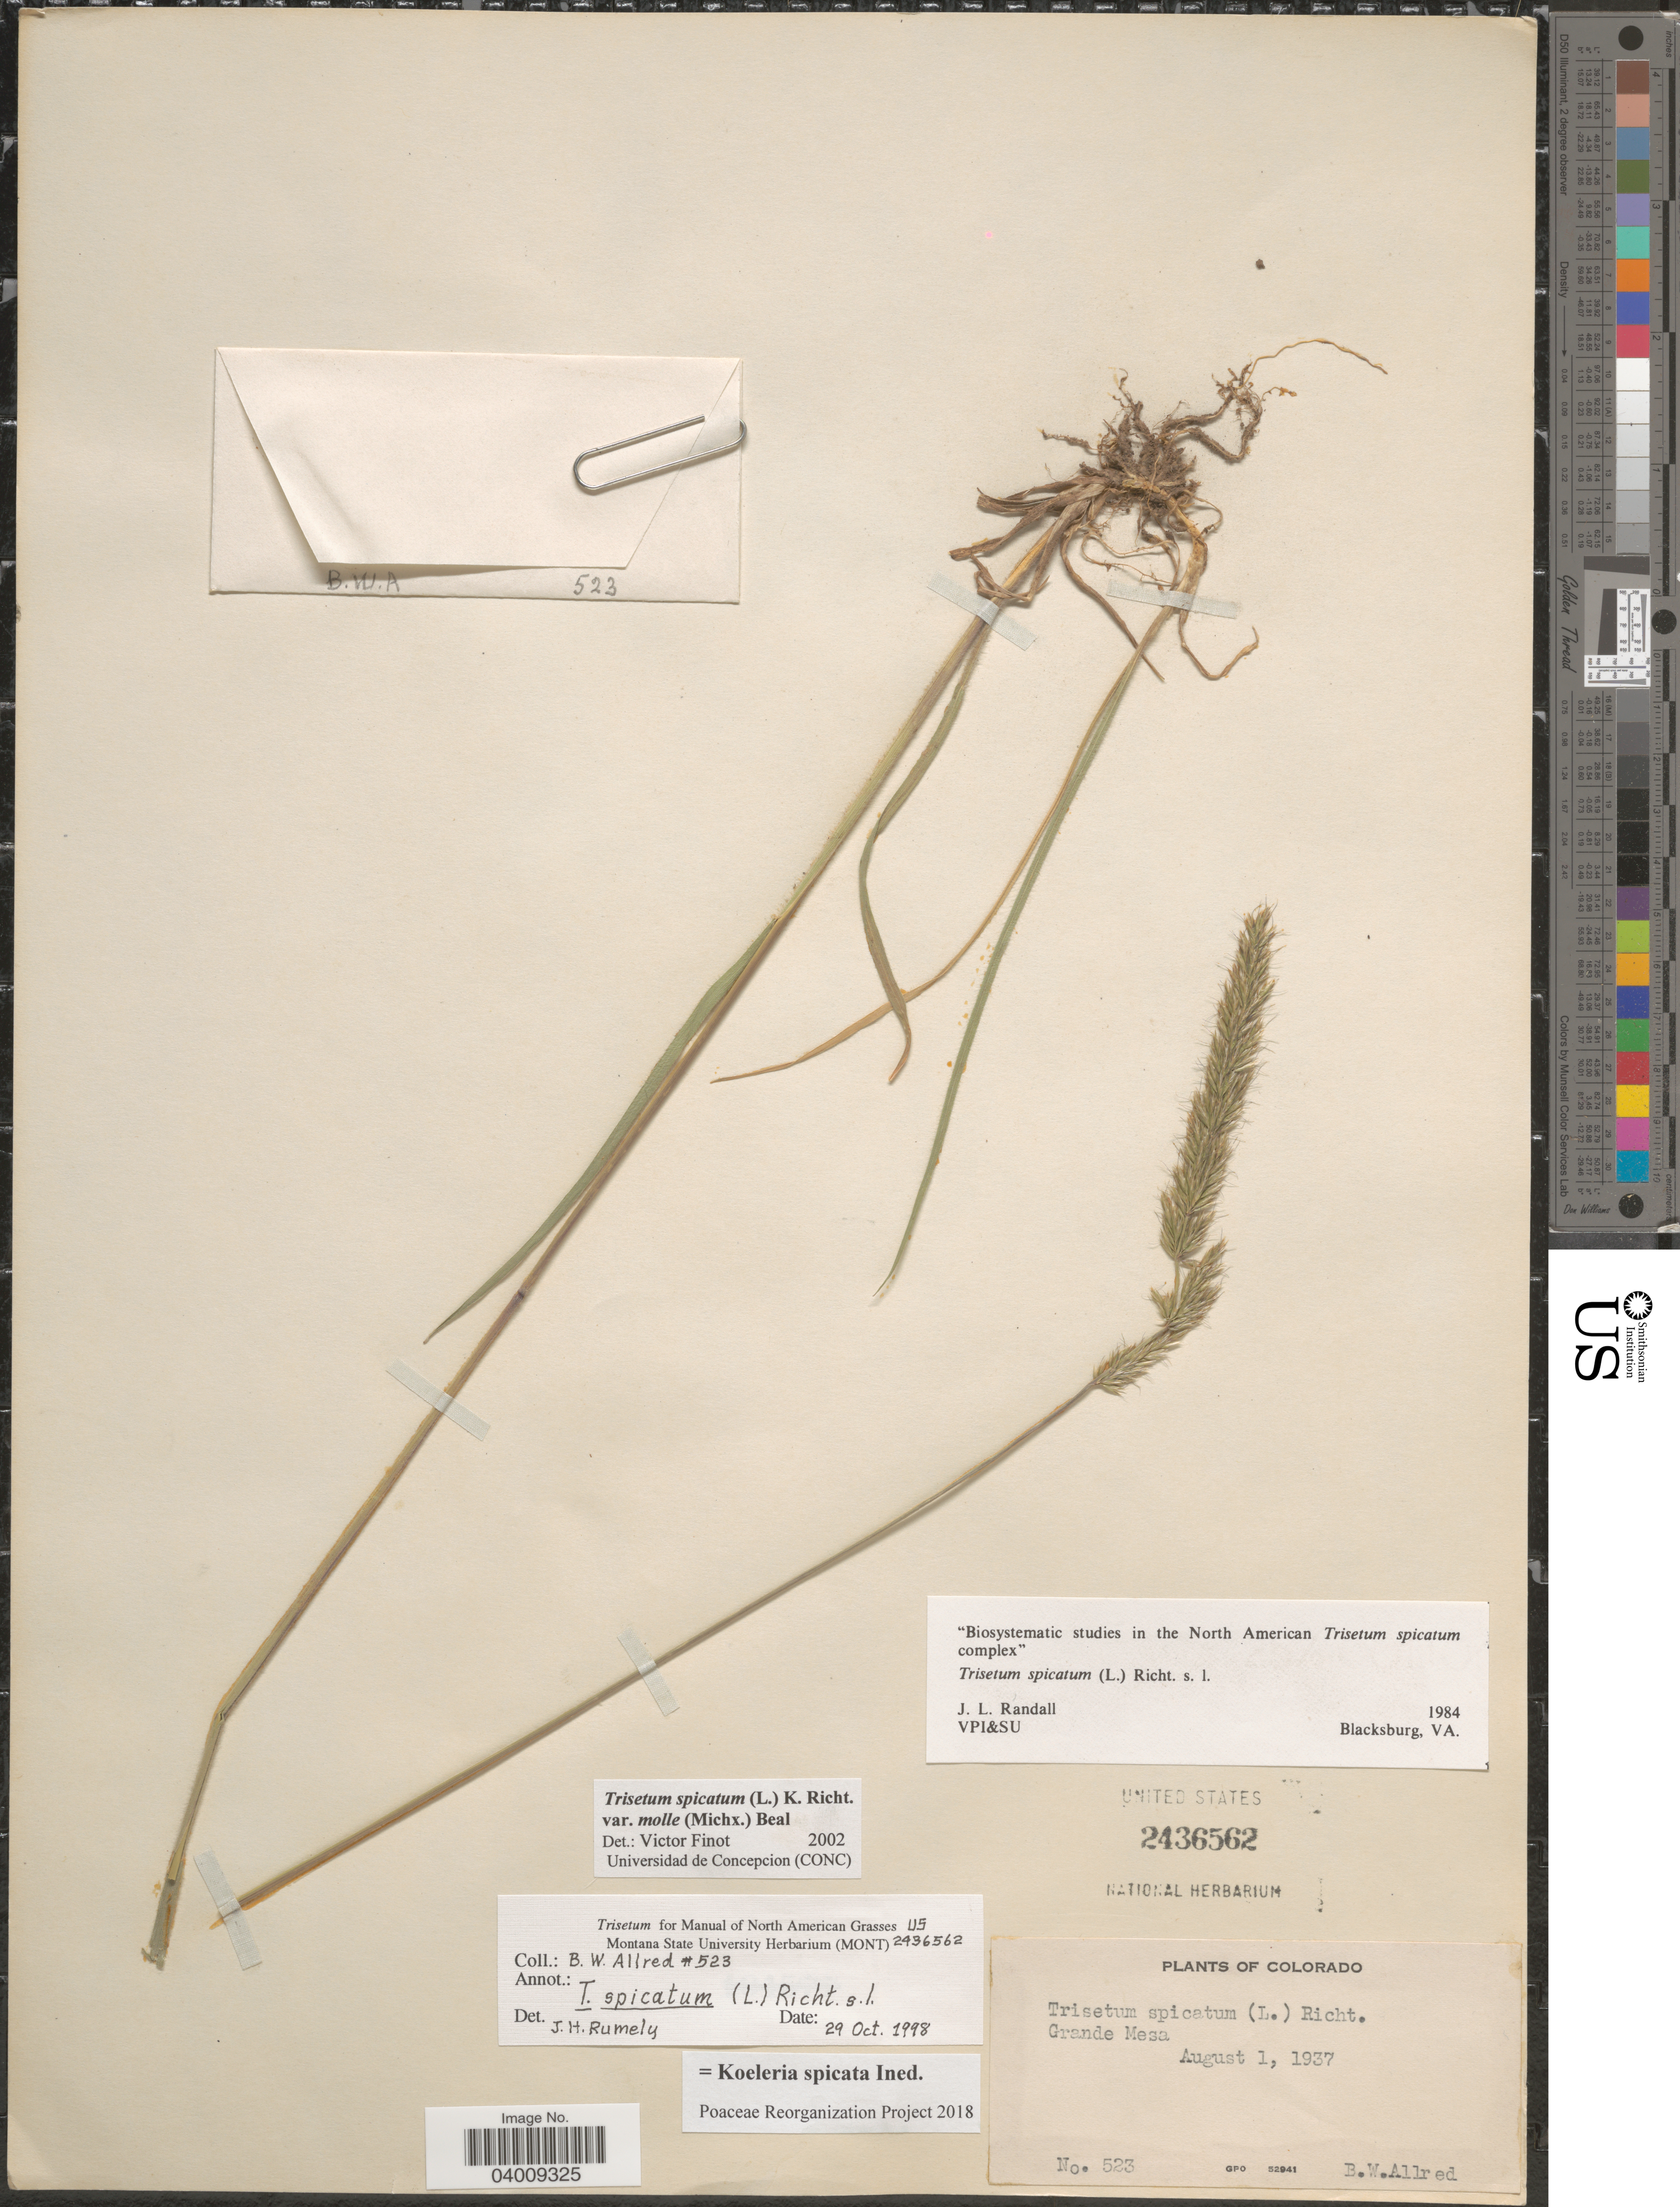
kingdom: Plantae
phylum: Tracheophyta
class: Liliopsida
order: Poales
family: Poaceae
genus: Koeleria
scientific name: Koeleria spicata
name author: (L.) Barberá et al.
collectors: B. Allred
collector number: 523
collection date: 1937-08-01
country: United States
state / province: Colorado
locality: Grande Mesa.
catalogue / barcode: US 2436562